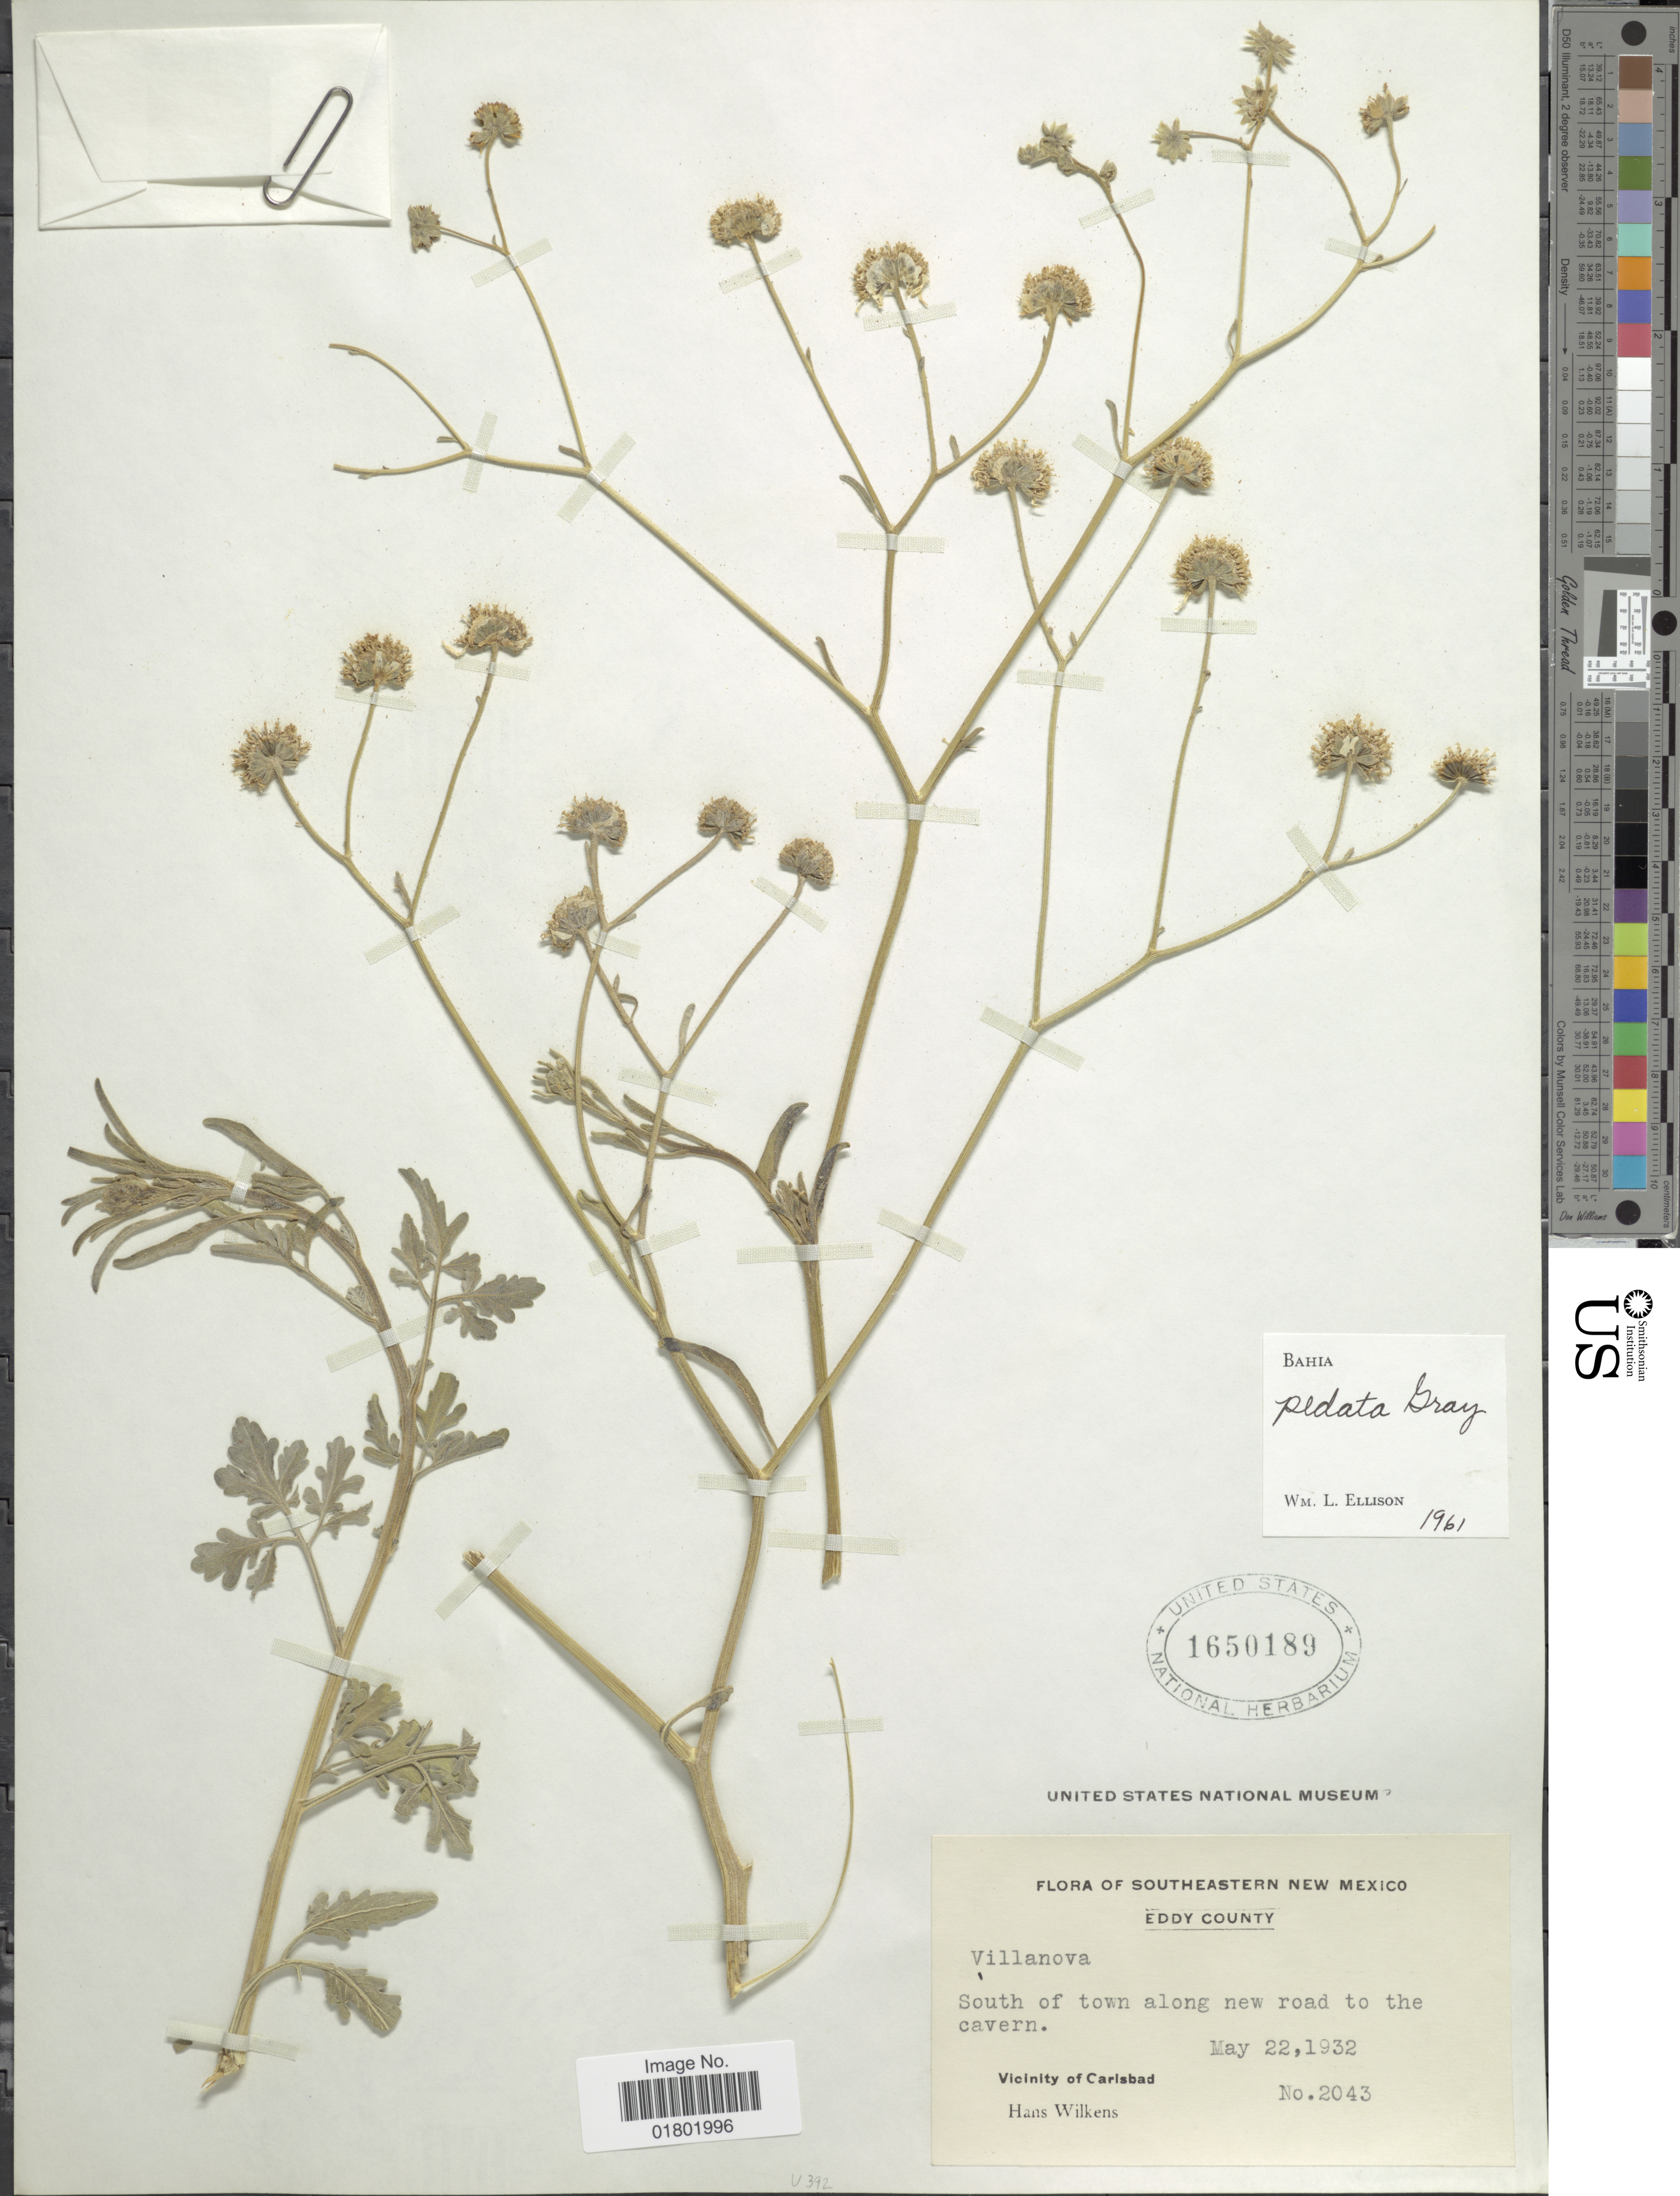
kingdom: Plantae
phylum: Tracheophyta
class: Magnoliopsida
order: Asterales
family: Asteraceae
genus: Bahia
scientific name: Bahia pedata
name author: A. Gray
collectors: H. Wilkens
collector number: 2043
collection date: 1932-05-22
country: United States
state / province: New Mexico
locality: Southeastern New Mexico, Eddy County, South of town along new road to the cavern, vicinity of Carlsbad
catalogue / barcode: US 1650189